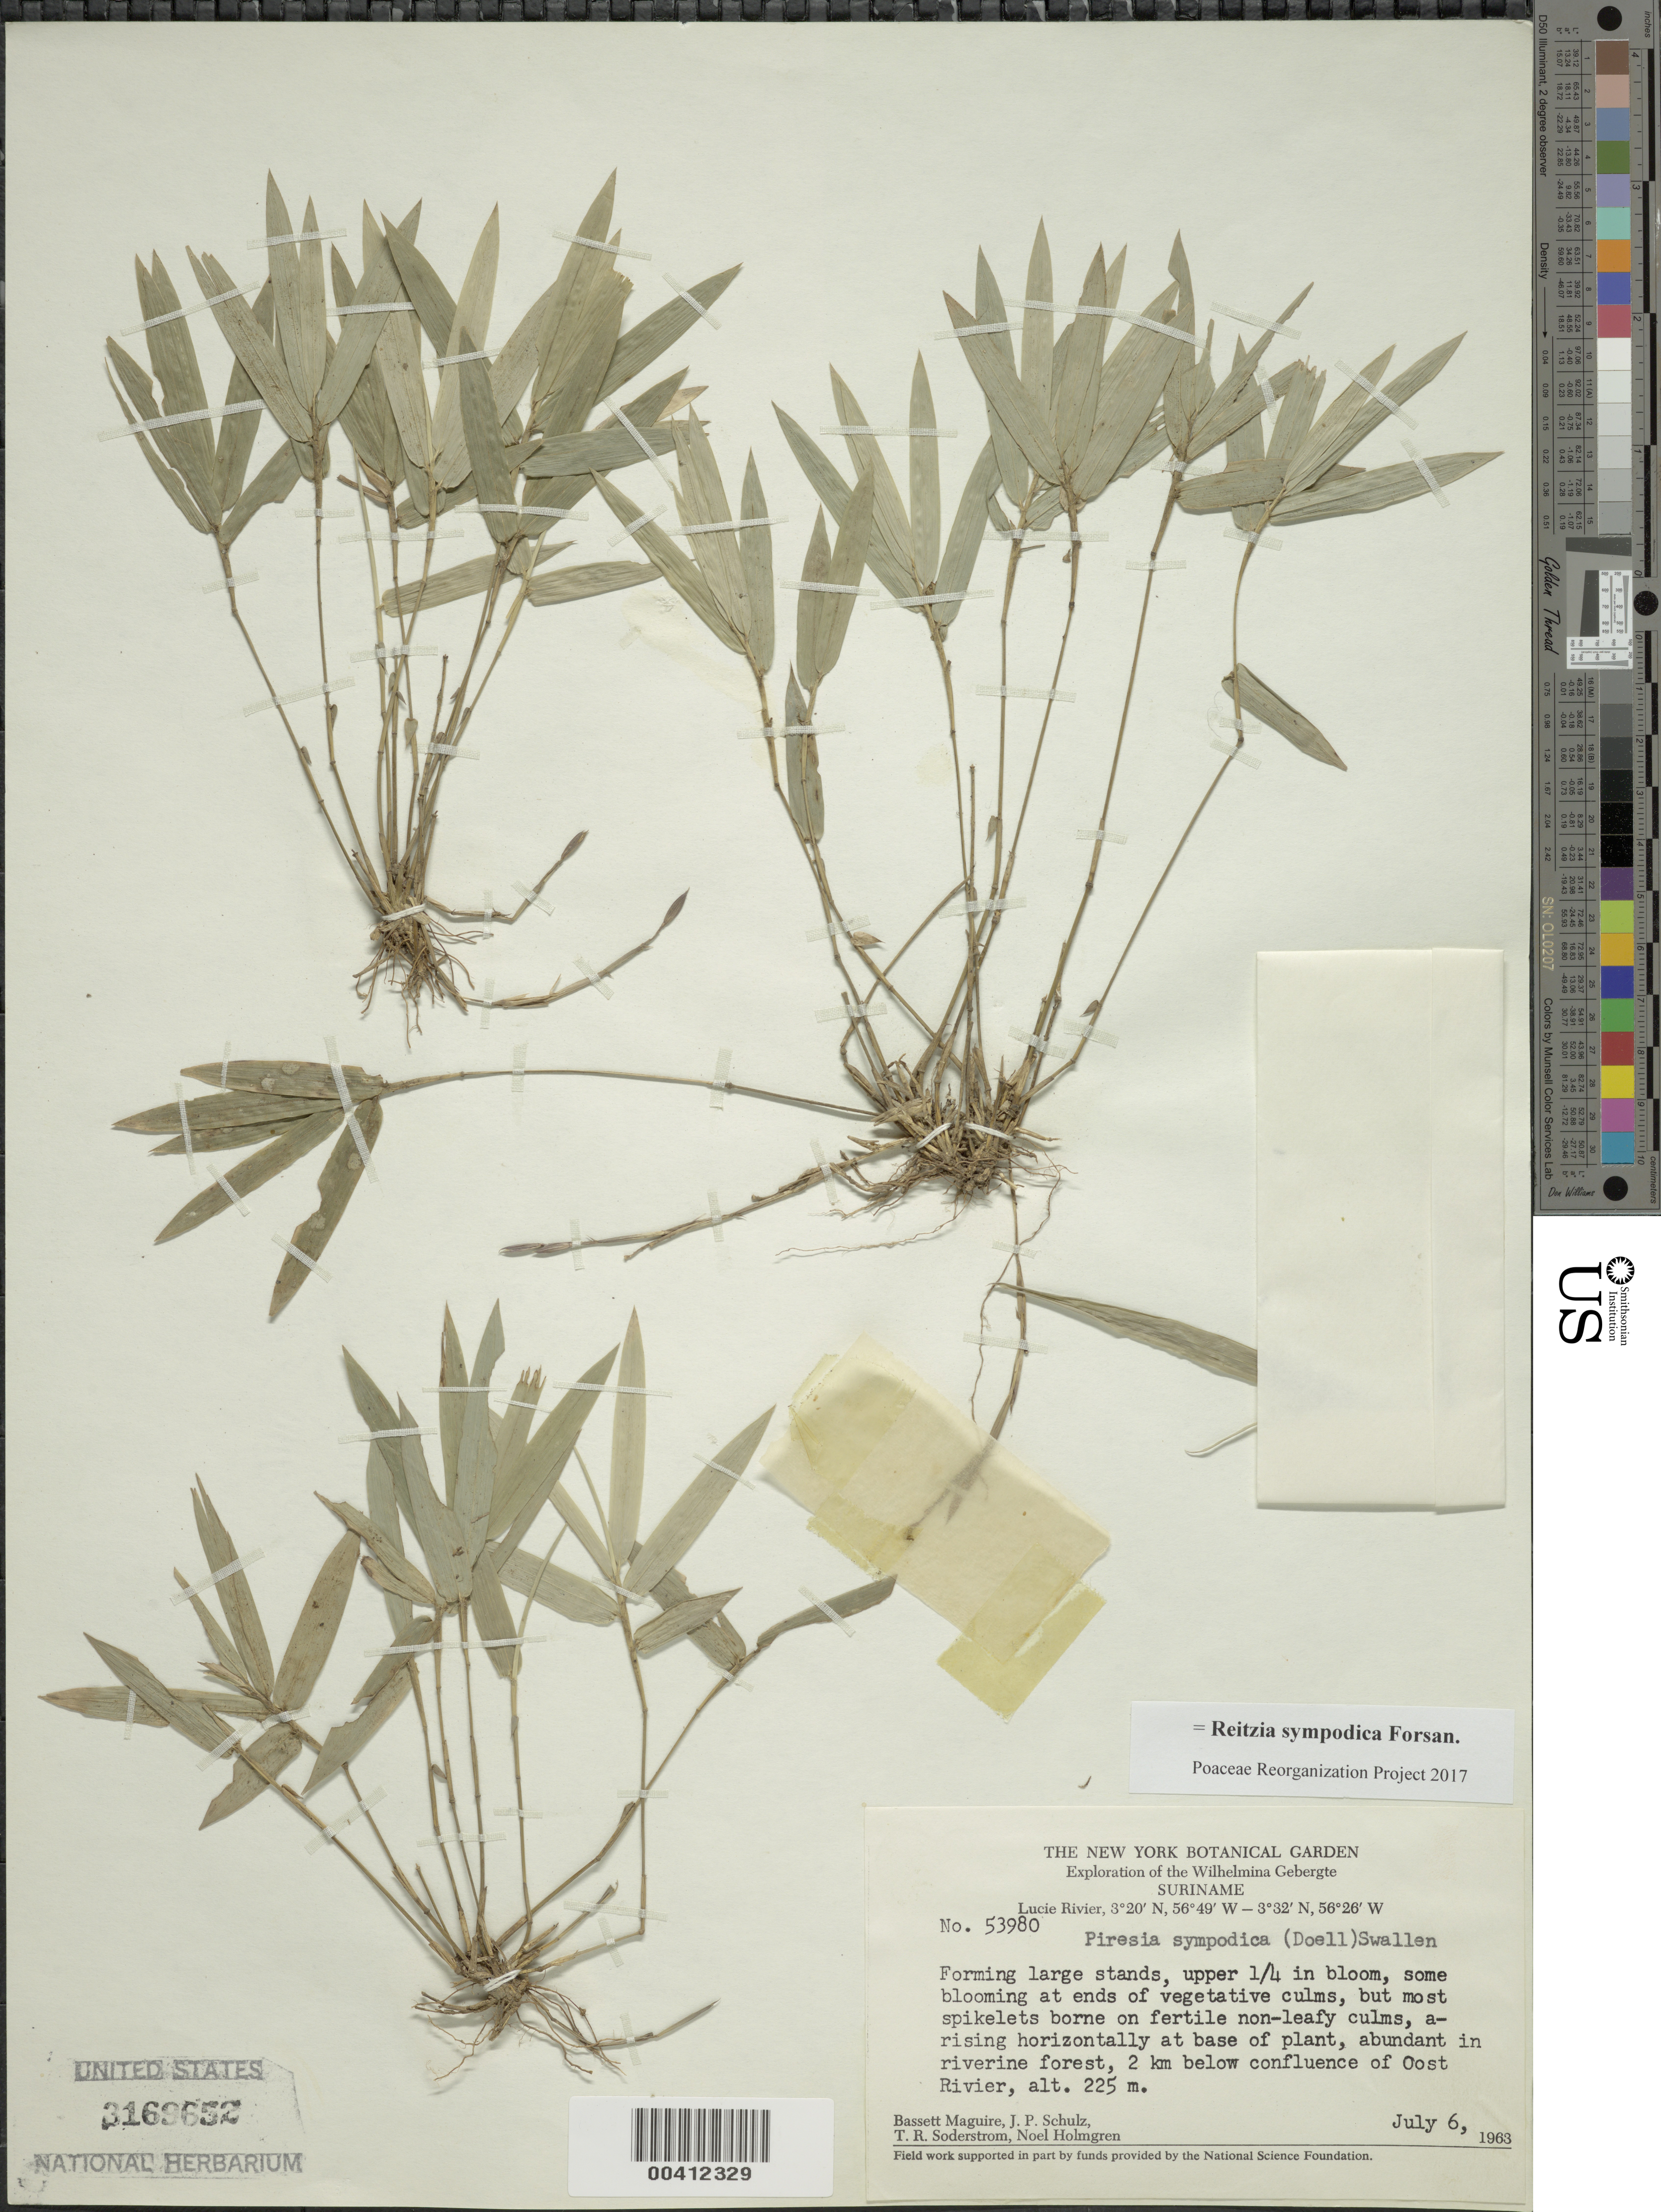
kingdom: Plantae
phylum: Tracheophyta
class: Liliopsida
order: Poales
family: Poaceae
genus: Reitzia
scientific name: Reitzia sympodica ined. 2019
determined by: Poaceae Reorganization Project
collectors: B. Maguire, J. P. Schulz, T. R. Soderstrom & N. H. Holmgren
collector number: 53980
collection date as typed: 06 Jul 1963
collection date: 1963-07-06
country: Suriname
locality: Lucie river, 2 km. below confluence of oost river,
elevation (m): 225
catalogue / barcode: US 3169652